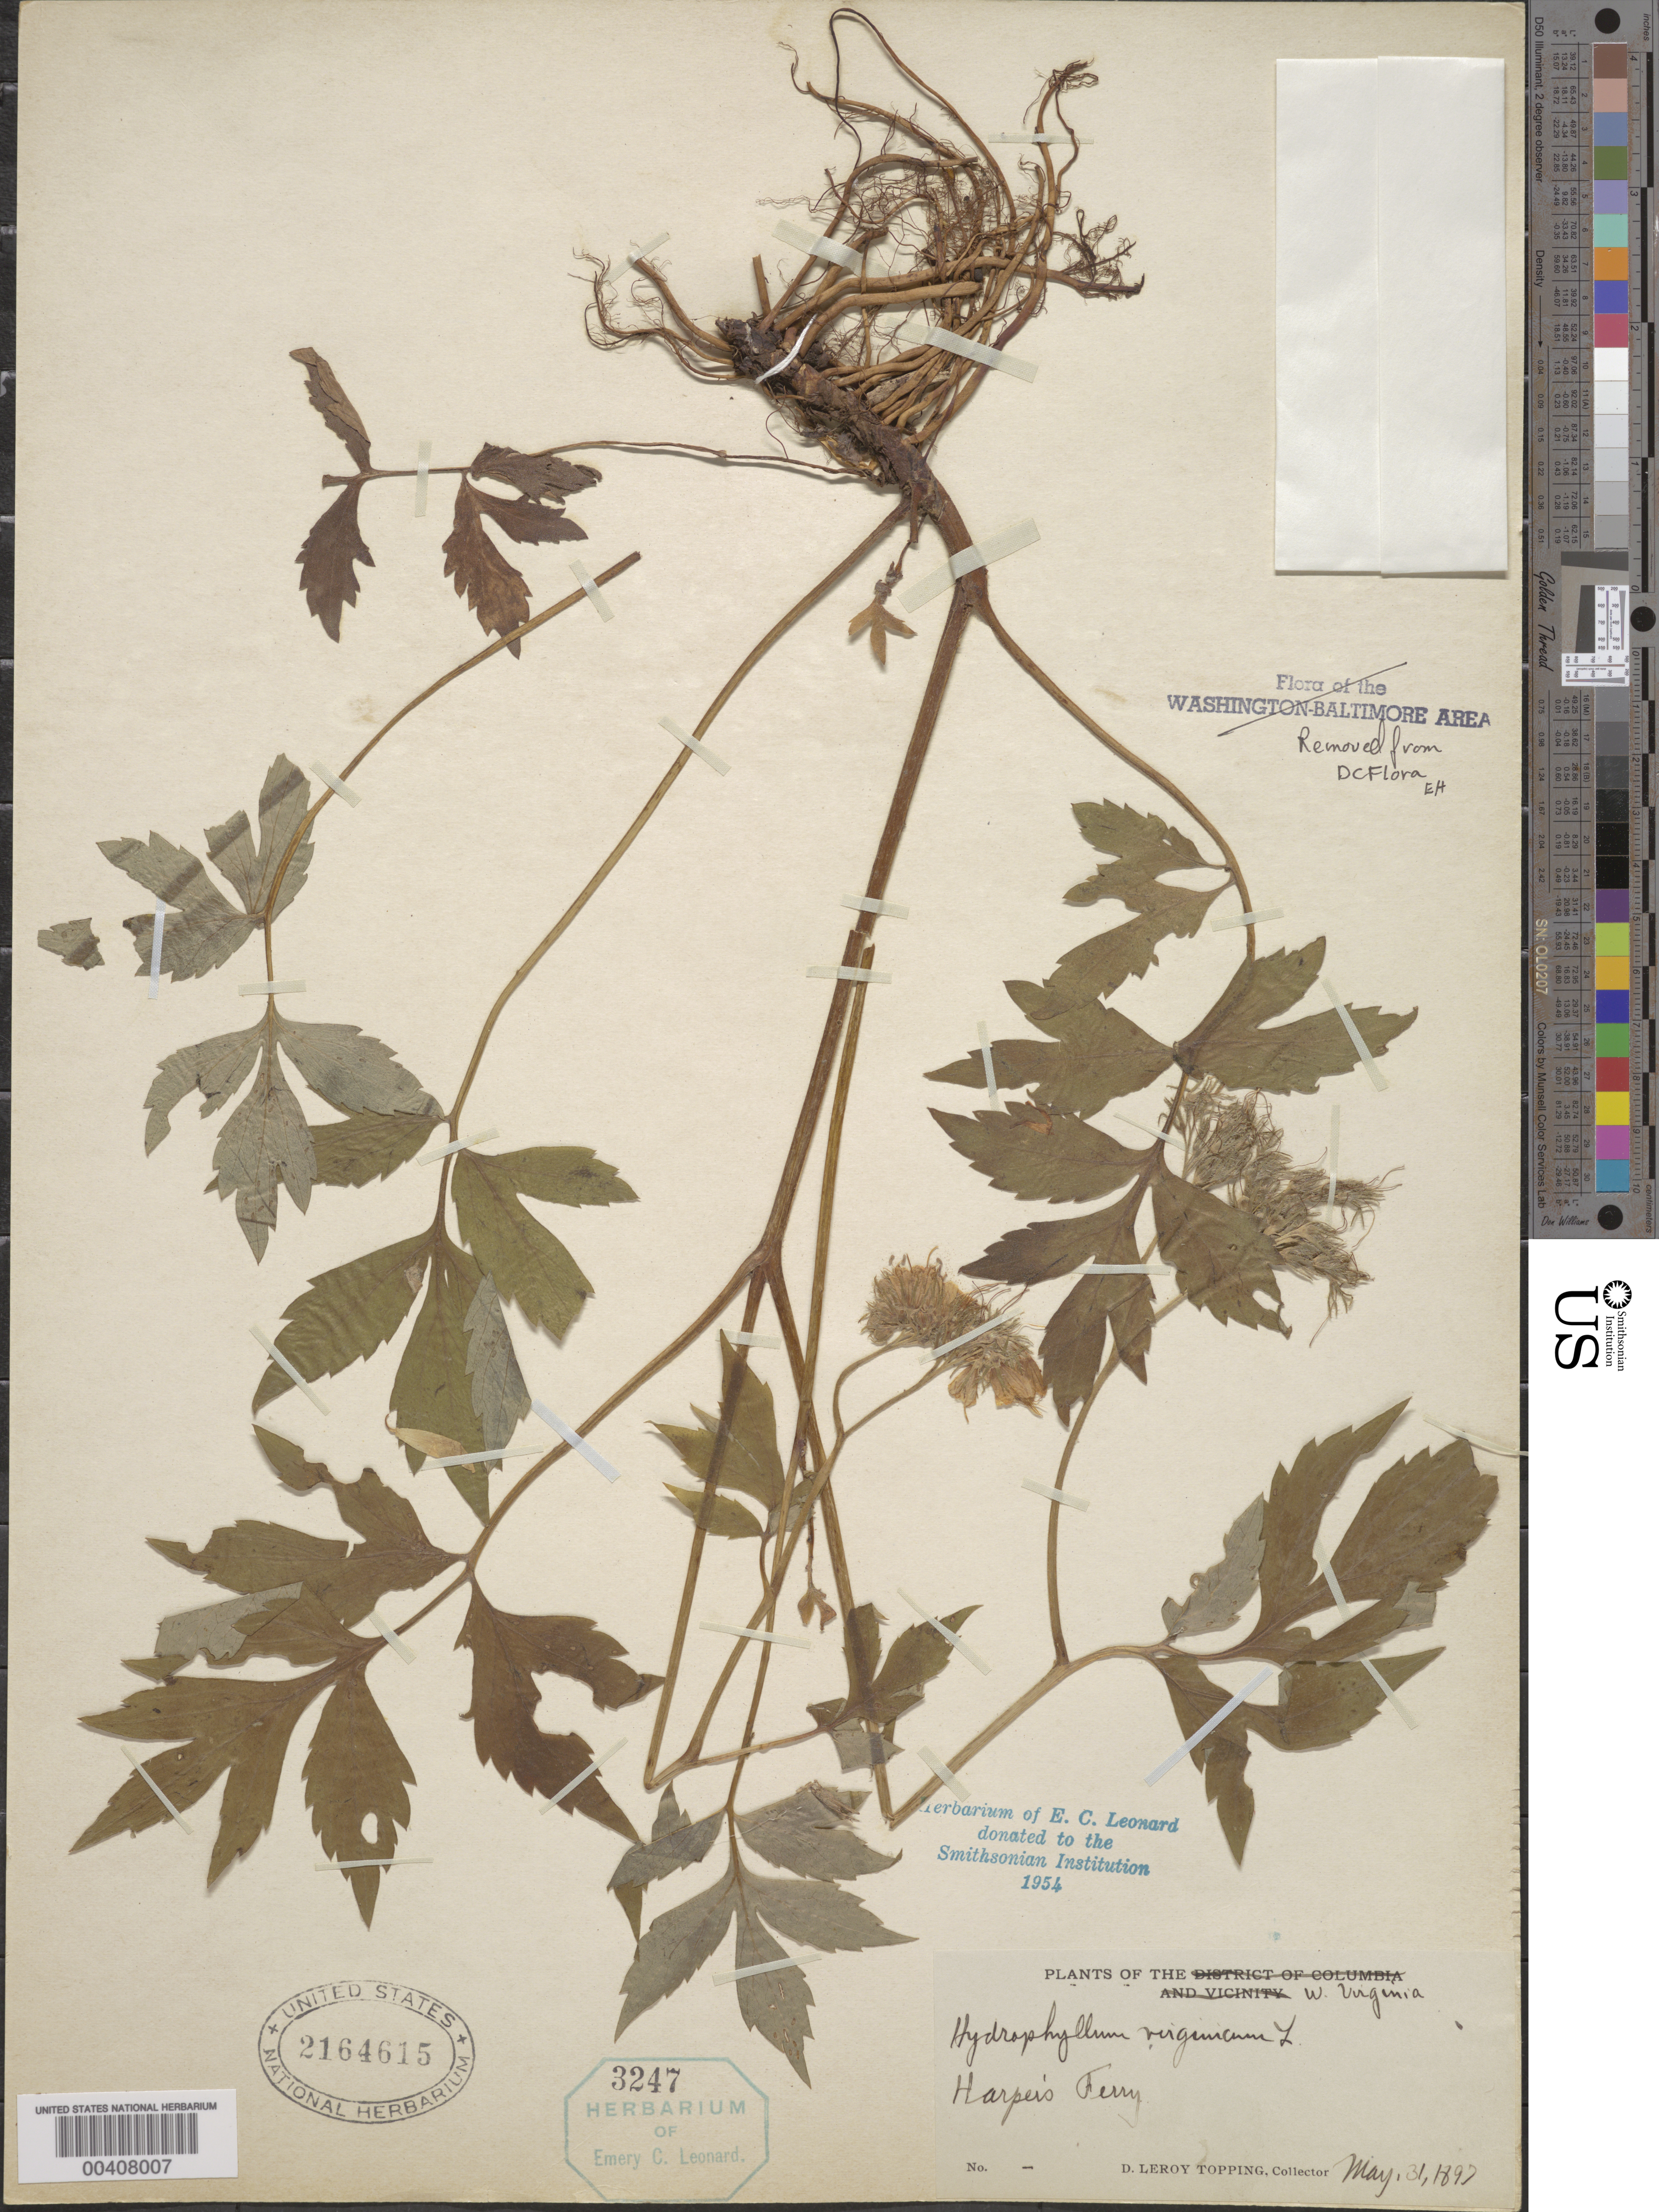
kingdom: Plantae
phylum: Tracheophyta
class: Magnoliopsida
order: Boraginales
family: Hydrophyllaceae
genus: Hydrophyllum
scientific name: Hydrophyllum virginianum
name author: L.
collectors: D. L. Topping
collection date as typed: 31 May 1897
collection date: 1897-05-31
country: United States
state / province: West Virginia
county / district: Jefferson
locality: Harper's ferry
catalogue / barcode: US 2164615